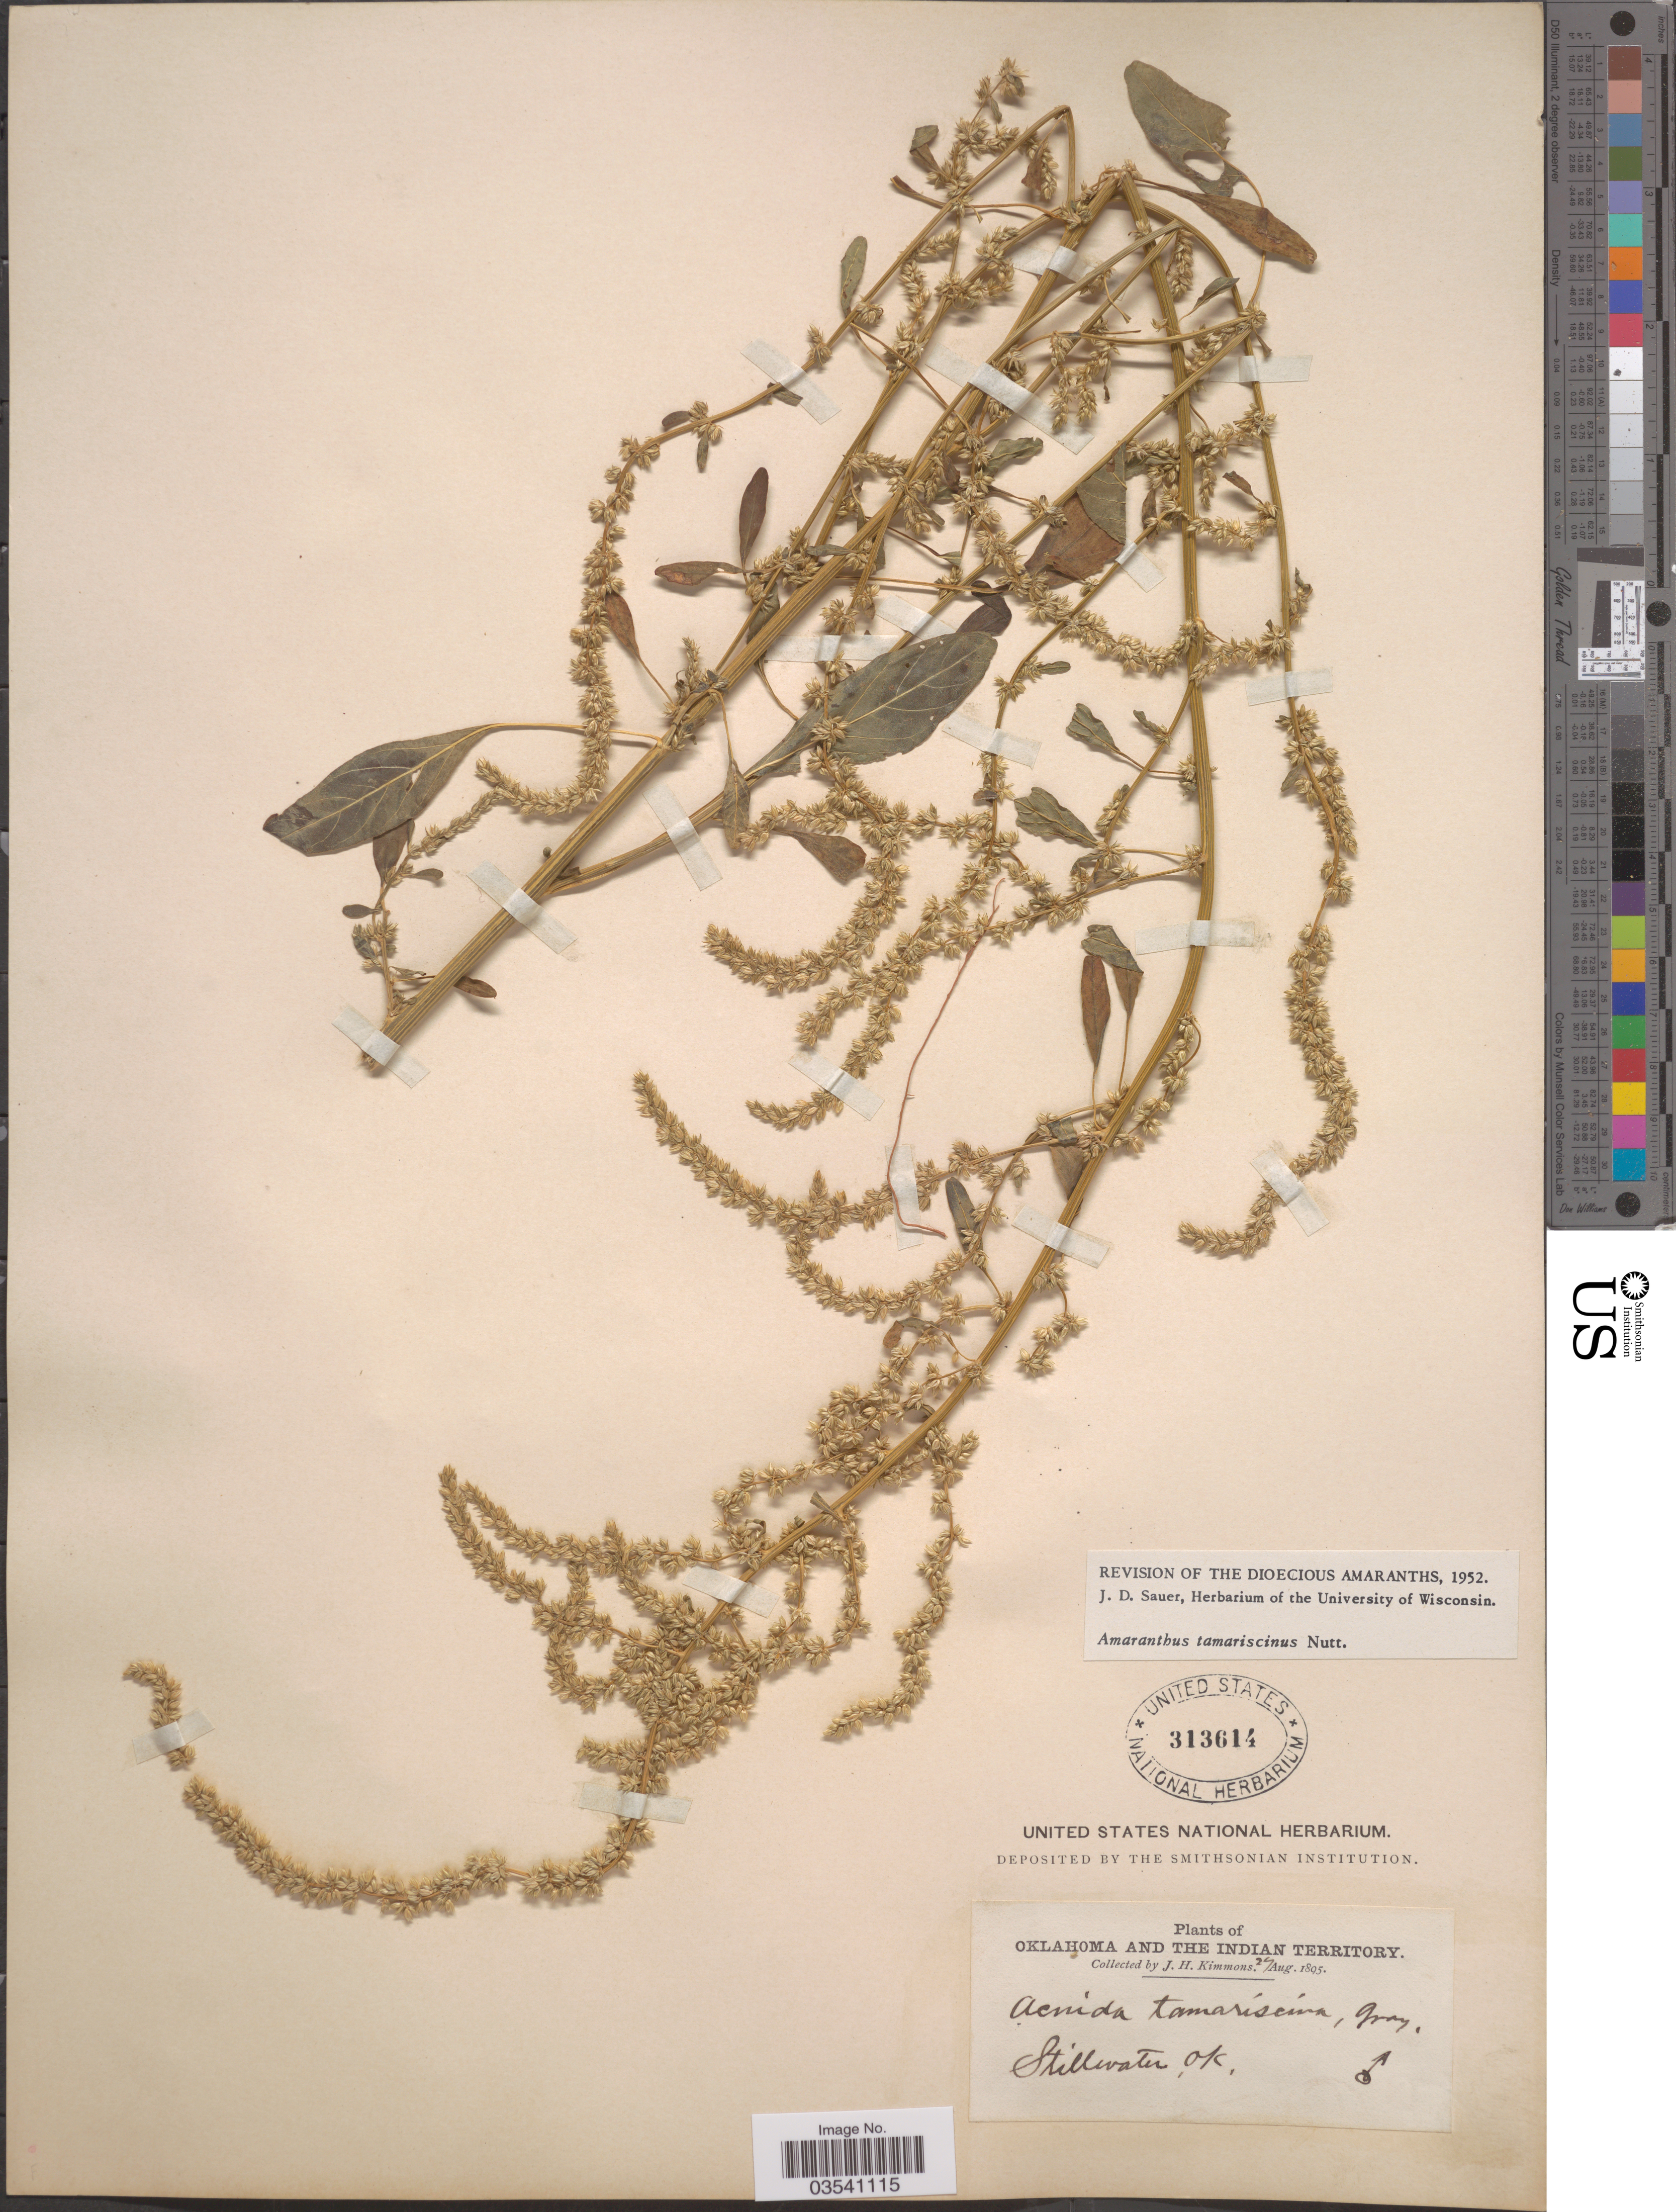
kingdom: Plantae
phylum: Tracheophyta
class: Magnoliopsida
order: Caryophyllales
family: Amaranthaceae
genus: Amaranthus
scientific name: Amaranthus tamariscinus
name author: Nutt.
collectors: J. Kimmons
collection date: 1895-08-27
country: United States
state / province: Oklahoma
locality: The Indian Territory. Stillwater, Ok.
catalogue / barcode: US 313614